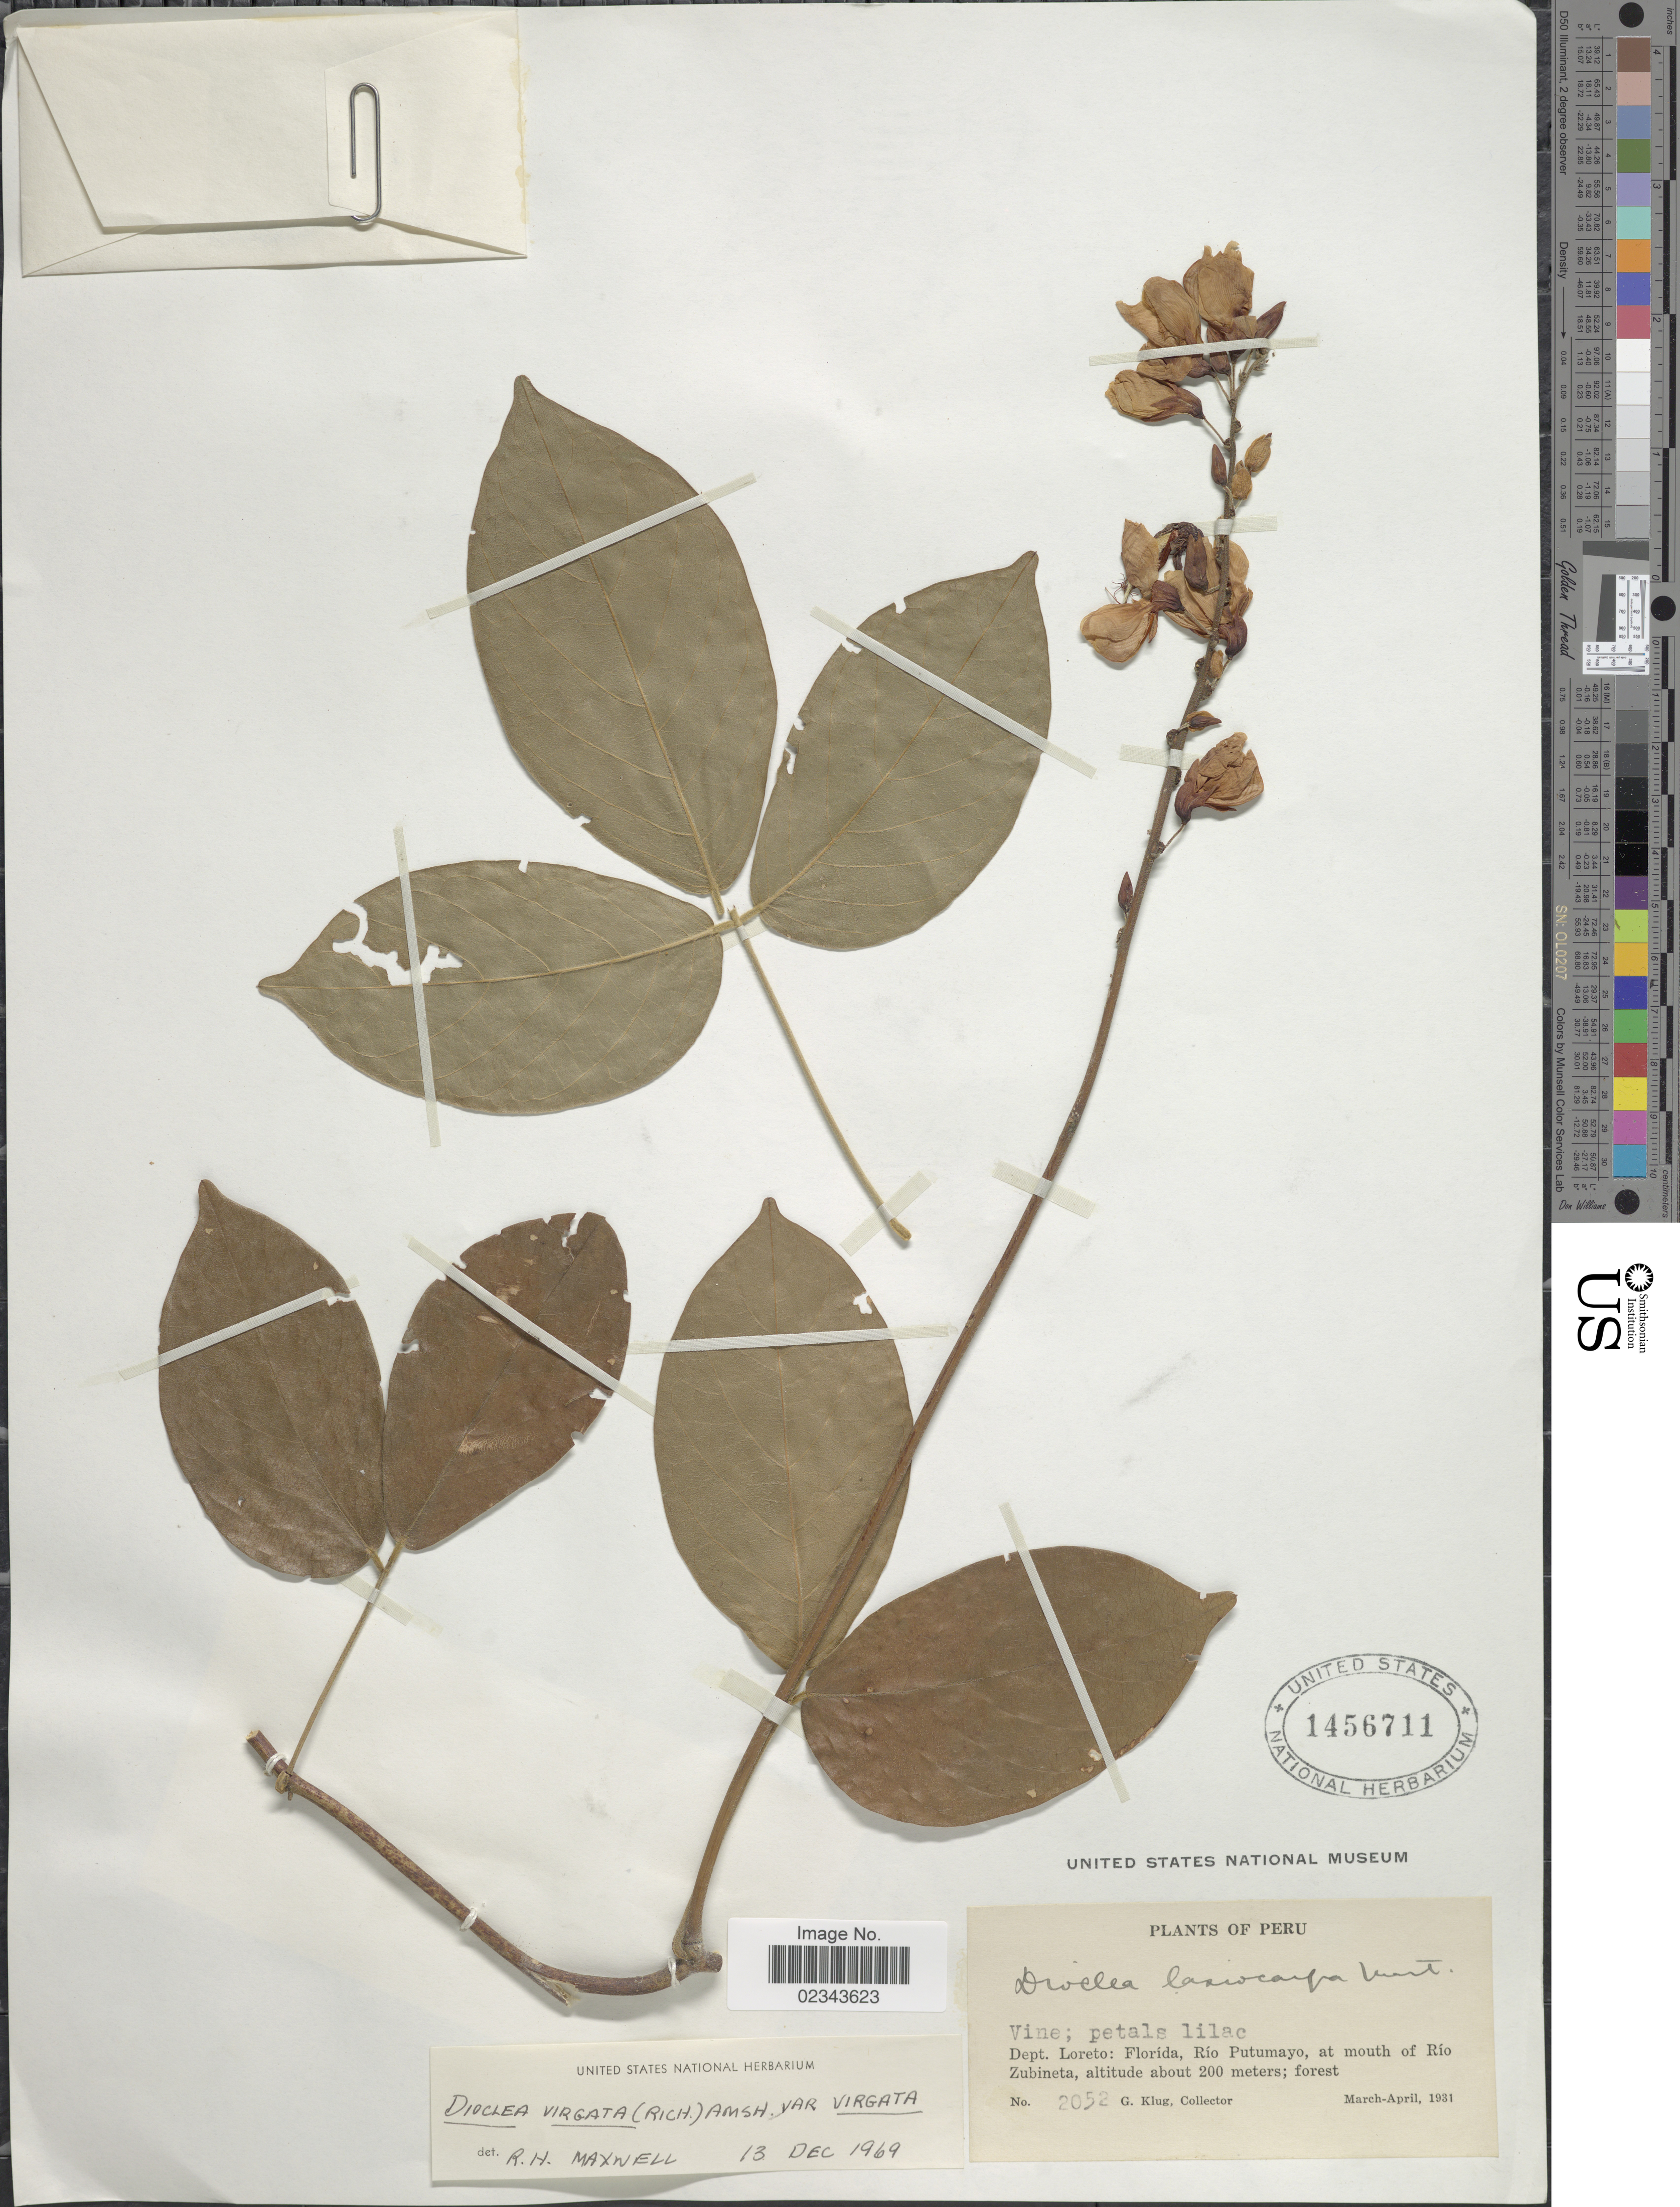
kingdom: Plantae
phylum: Tracheophyta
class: Magnoliopsida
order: Fabales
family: Fabaceae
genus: Dioclea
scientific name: Dioclea virgata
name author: (Rich.) Amshoff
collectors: G. Klug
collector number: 2052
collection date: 1931-03/1931-04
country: Peru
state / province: Loreto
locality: Florida, Rio Putumayo, at mouth of Rio Zubineta.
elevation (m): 200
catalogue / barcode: US 1456711